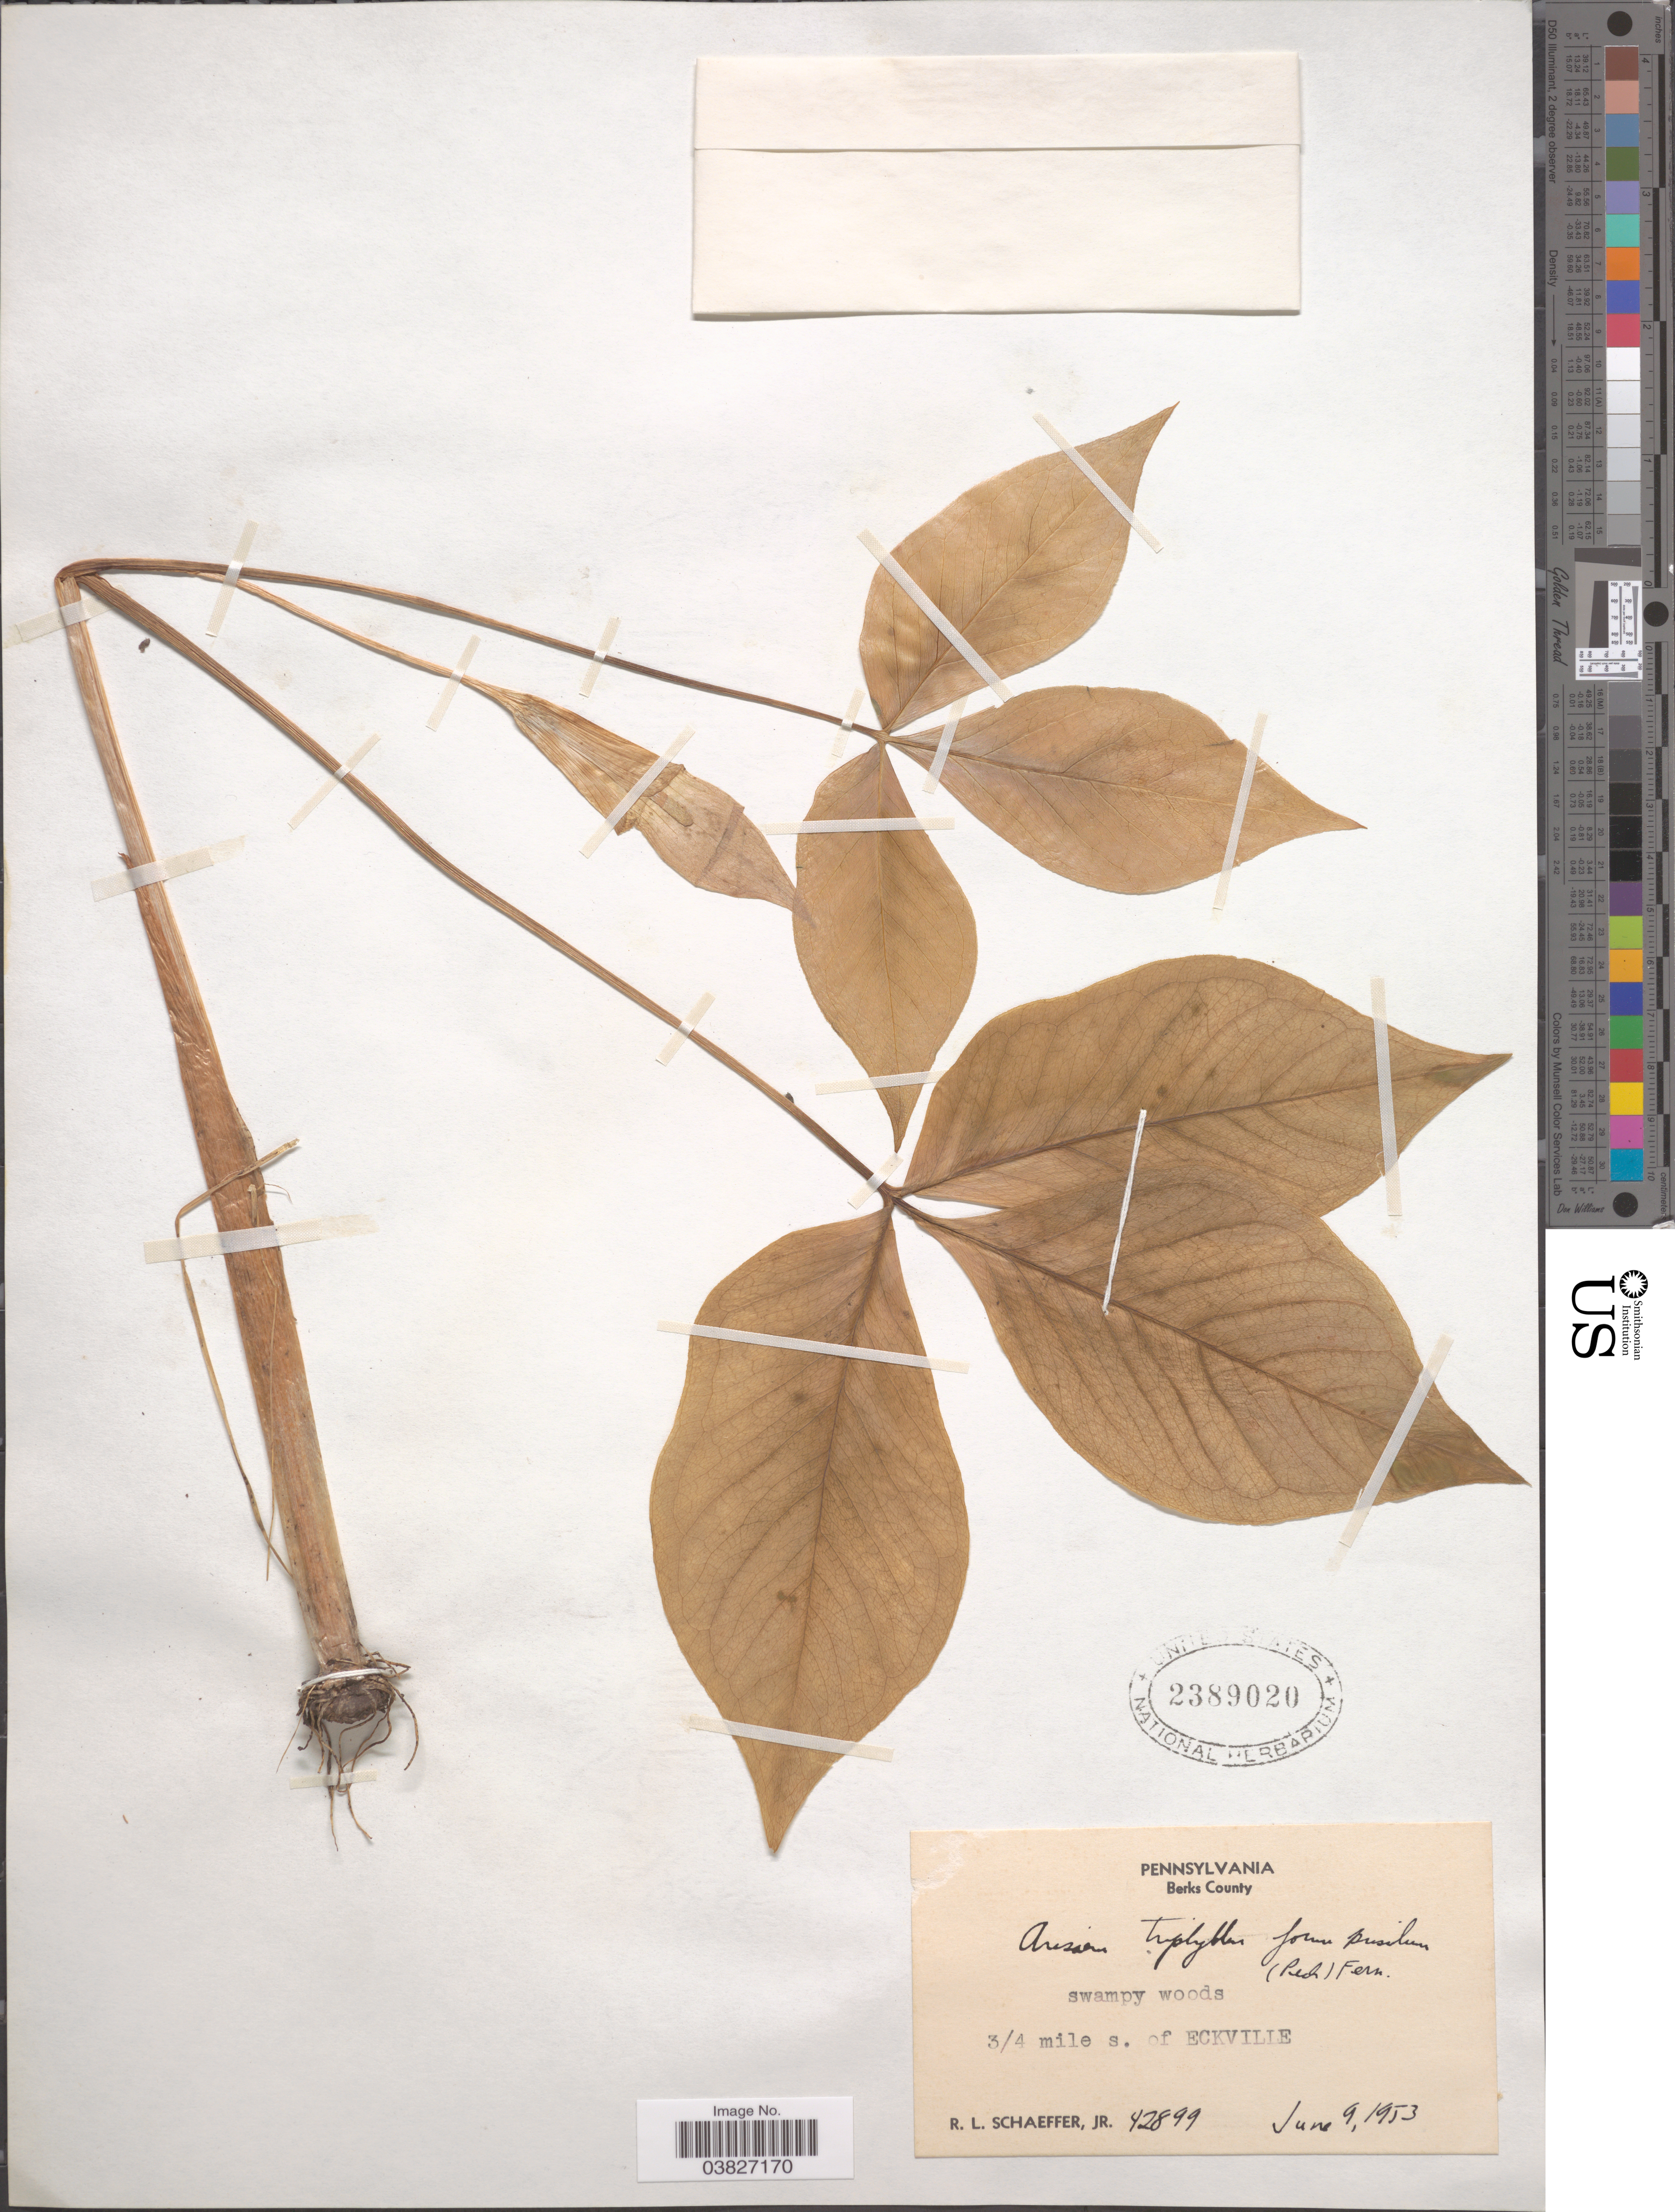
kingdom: Plantae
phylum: Tracheophyta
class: Liliopsida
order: Alismatales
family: Araceae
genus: Arisaema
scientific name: Arisaema triphyllum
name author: (L.) Schott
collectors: R. L. Schaeffer Jr.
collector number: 42899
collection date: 1953-06-09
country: United States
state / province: Pennsylvania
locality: Berks County. ¾ mile s. of Eckville.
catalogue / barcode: US 2389020